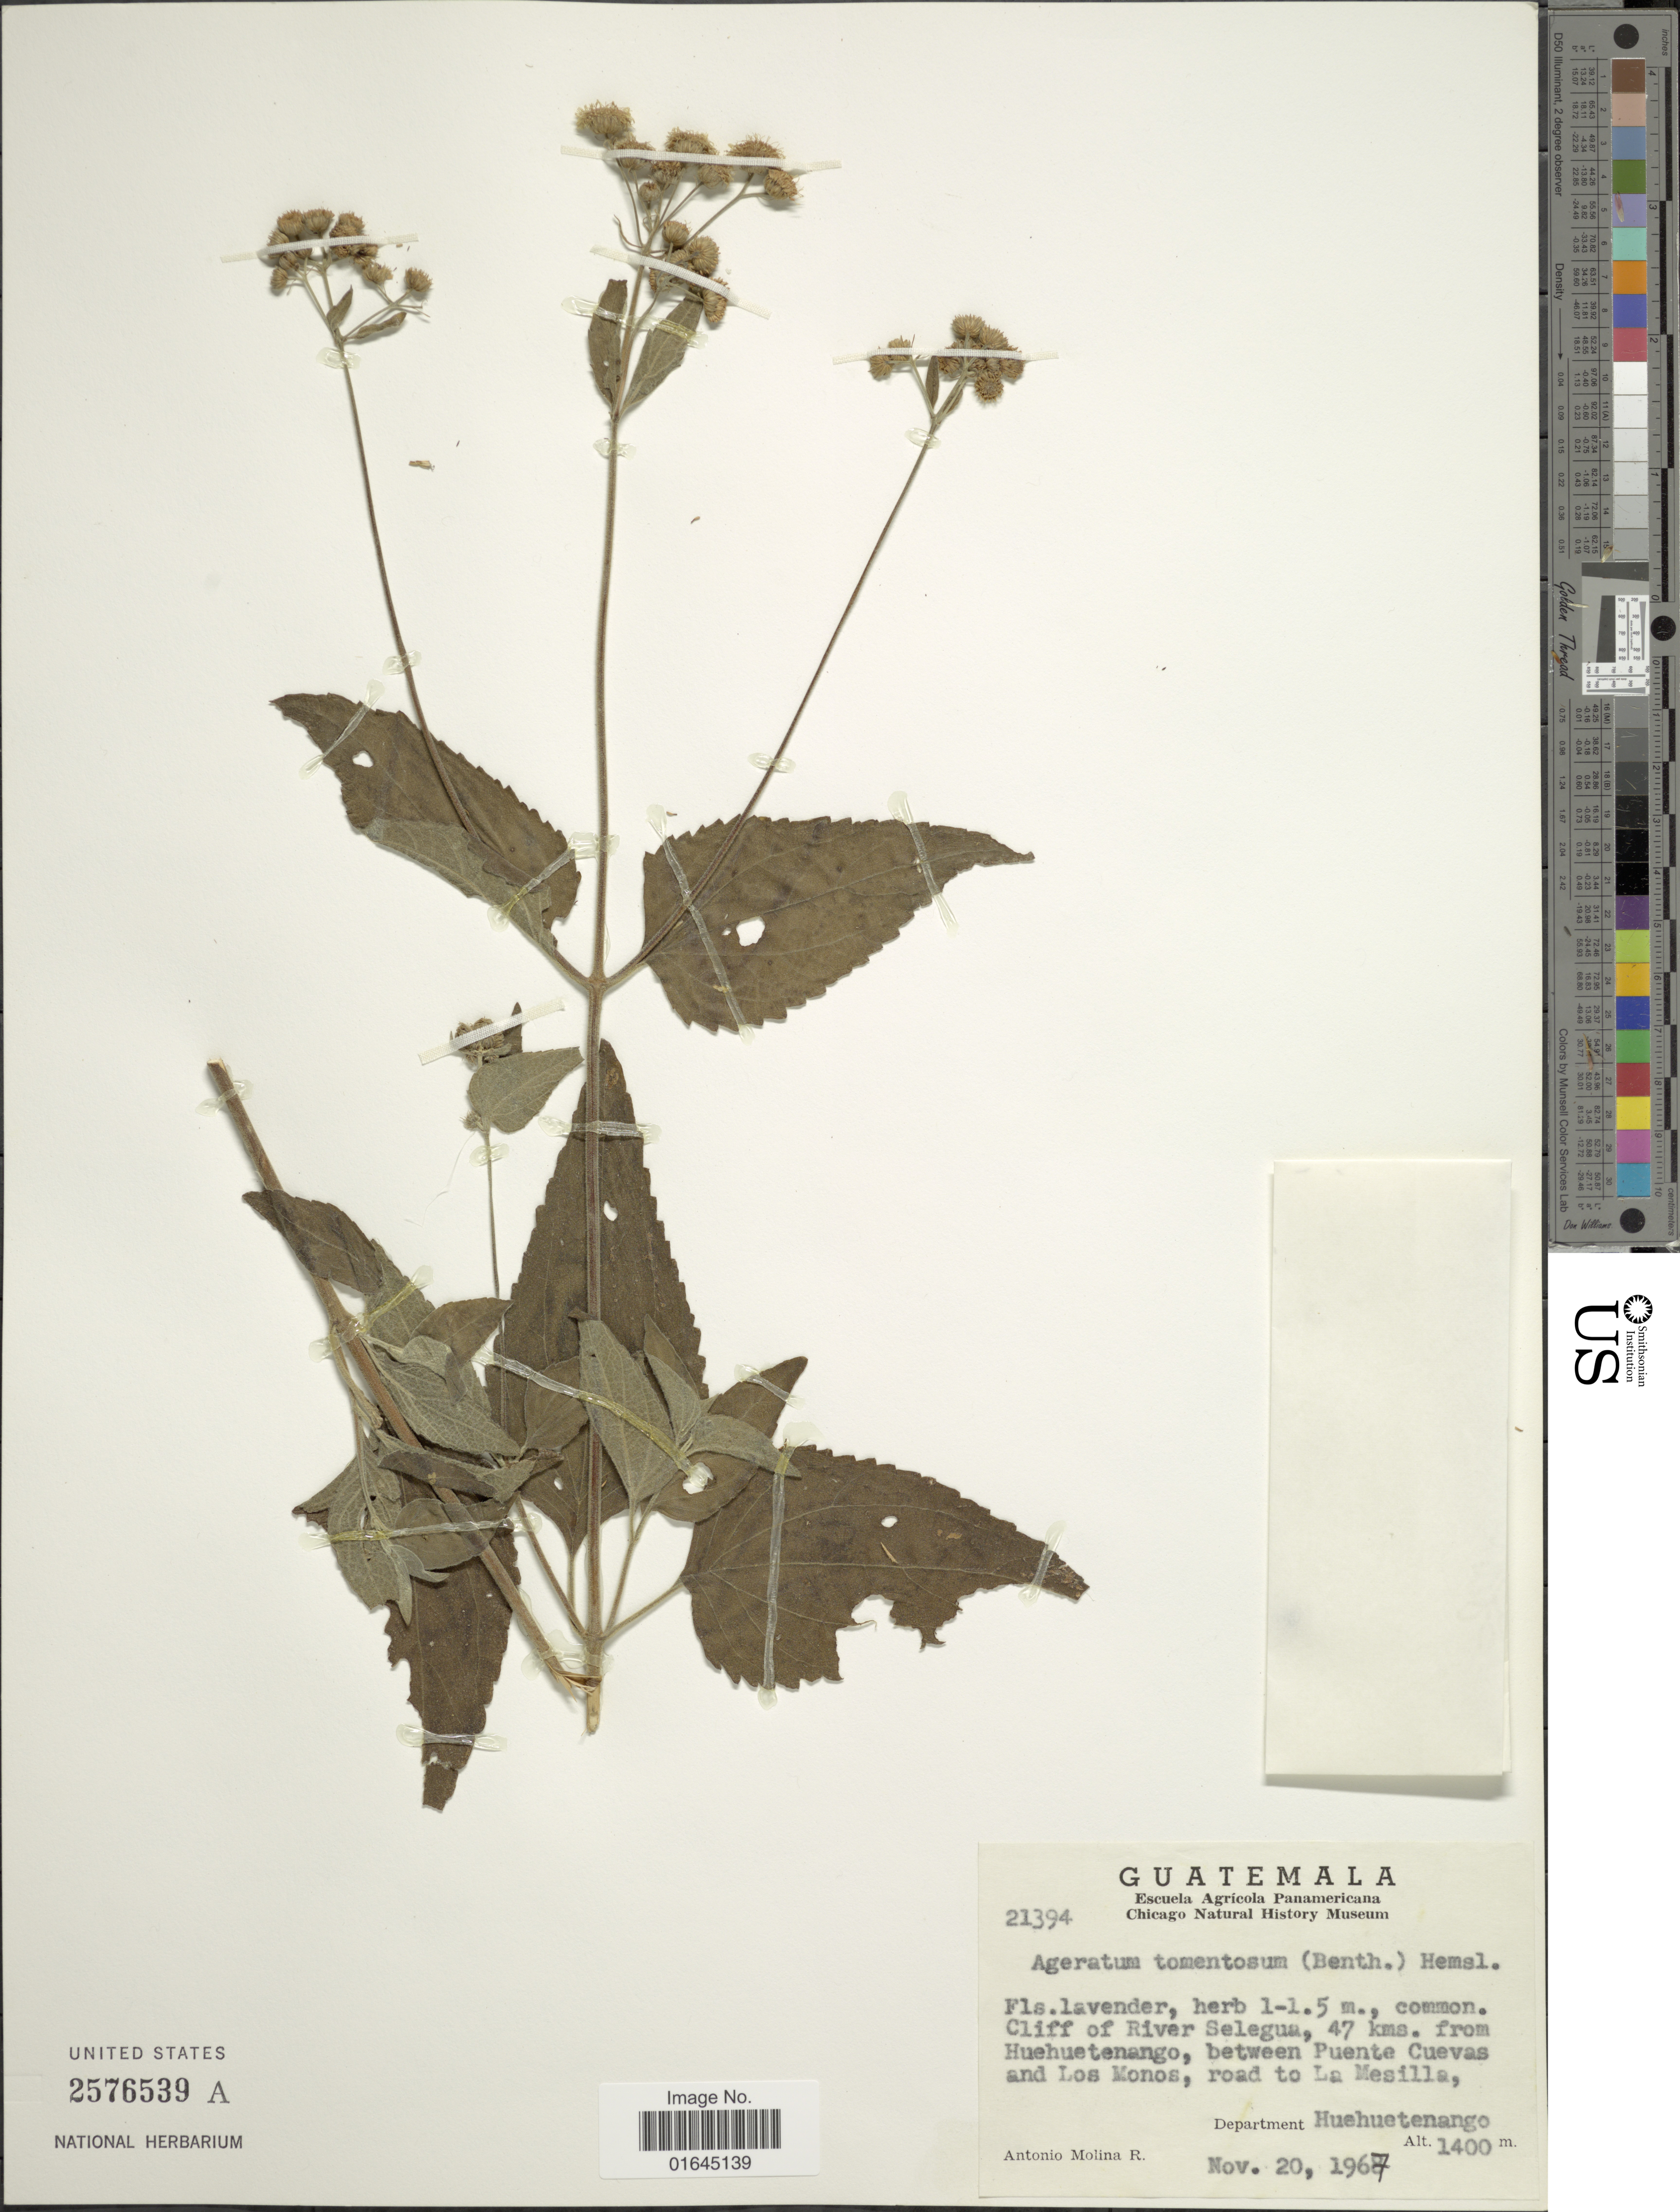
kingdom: Plantae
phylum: Tracheophyta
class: Magnoliopsida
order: Asterales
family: Asteraceae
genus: Ageratum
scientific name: Ageratum rugosum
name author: J.M. Coult.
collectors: A. Molina R.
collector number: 21394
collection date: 1967-11-20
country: Guatemala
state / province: Huehuetenango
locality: Department Huehuetenango, Cliff of River Selegua, 47 kms. from Huehuetenango, between Puente Cuevas and Los Monos, road to La Mesilla.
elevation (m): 1400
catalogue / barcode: US 2576539A